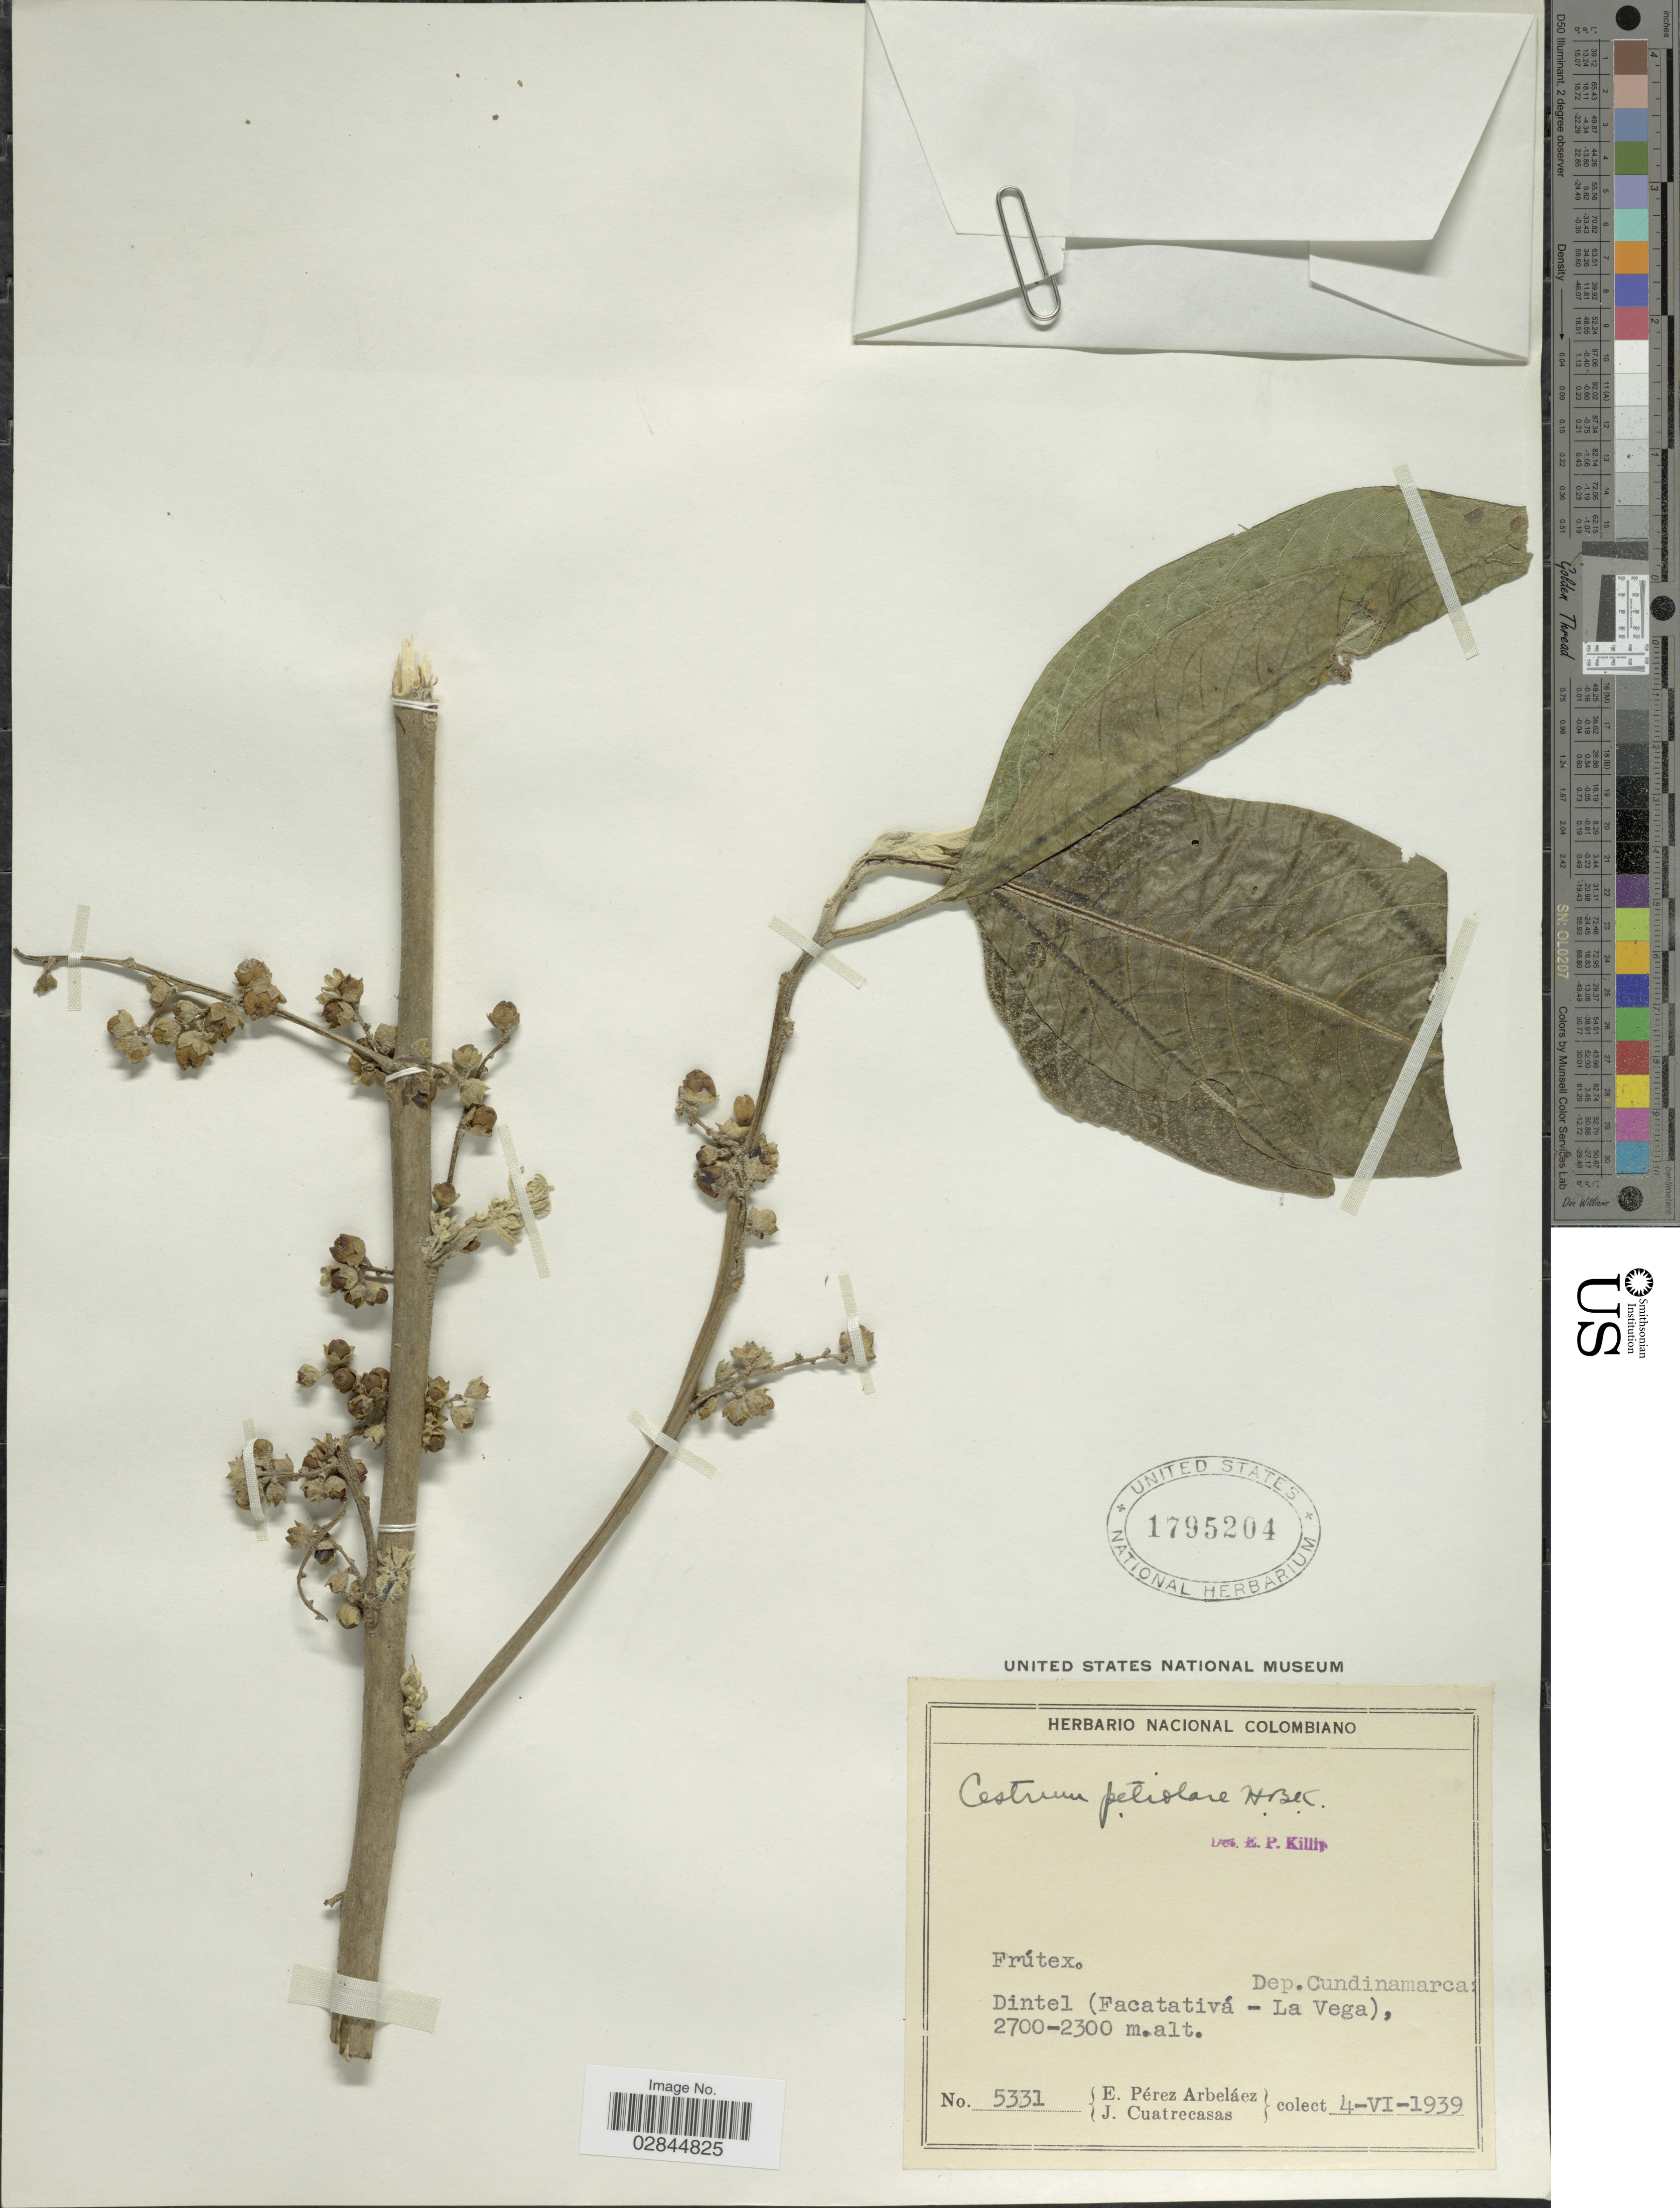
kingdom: Plantae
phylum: Tracheophyta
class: Magnoliopsida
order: Solanales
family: Solanaceae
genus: Cestrum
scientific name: Cestrum petiolare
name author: Kunth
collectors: E. Pérez Arbeláez & J. Cuatrecasas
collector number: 5331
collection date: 1939-06-04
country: Colombia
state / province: Cundinamarca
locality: Dep. Cundinamarca. Dintel (Facatativá - La Vega).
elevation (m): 2300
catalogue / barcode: US 1795204